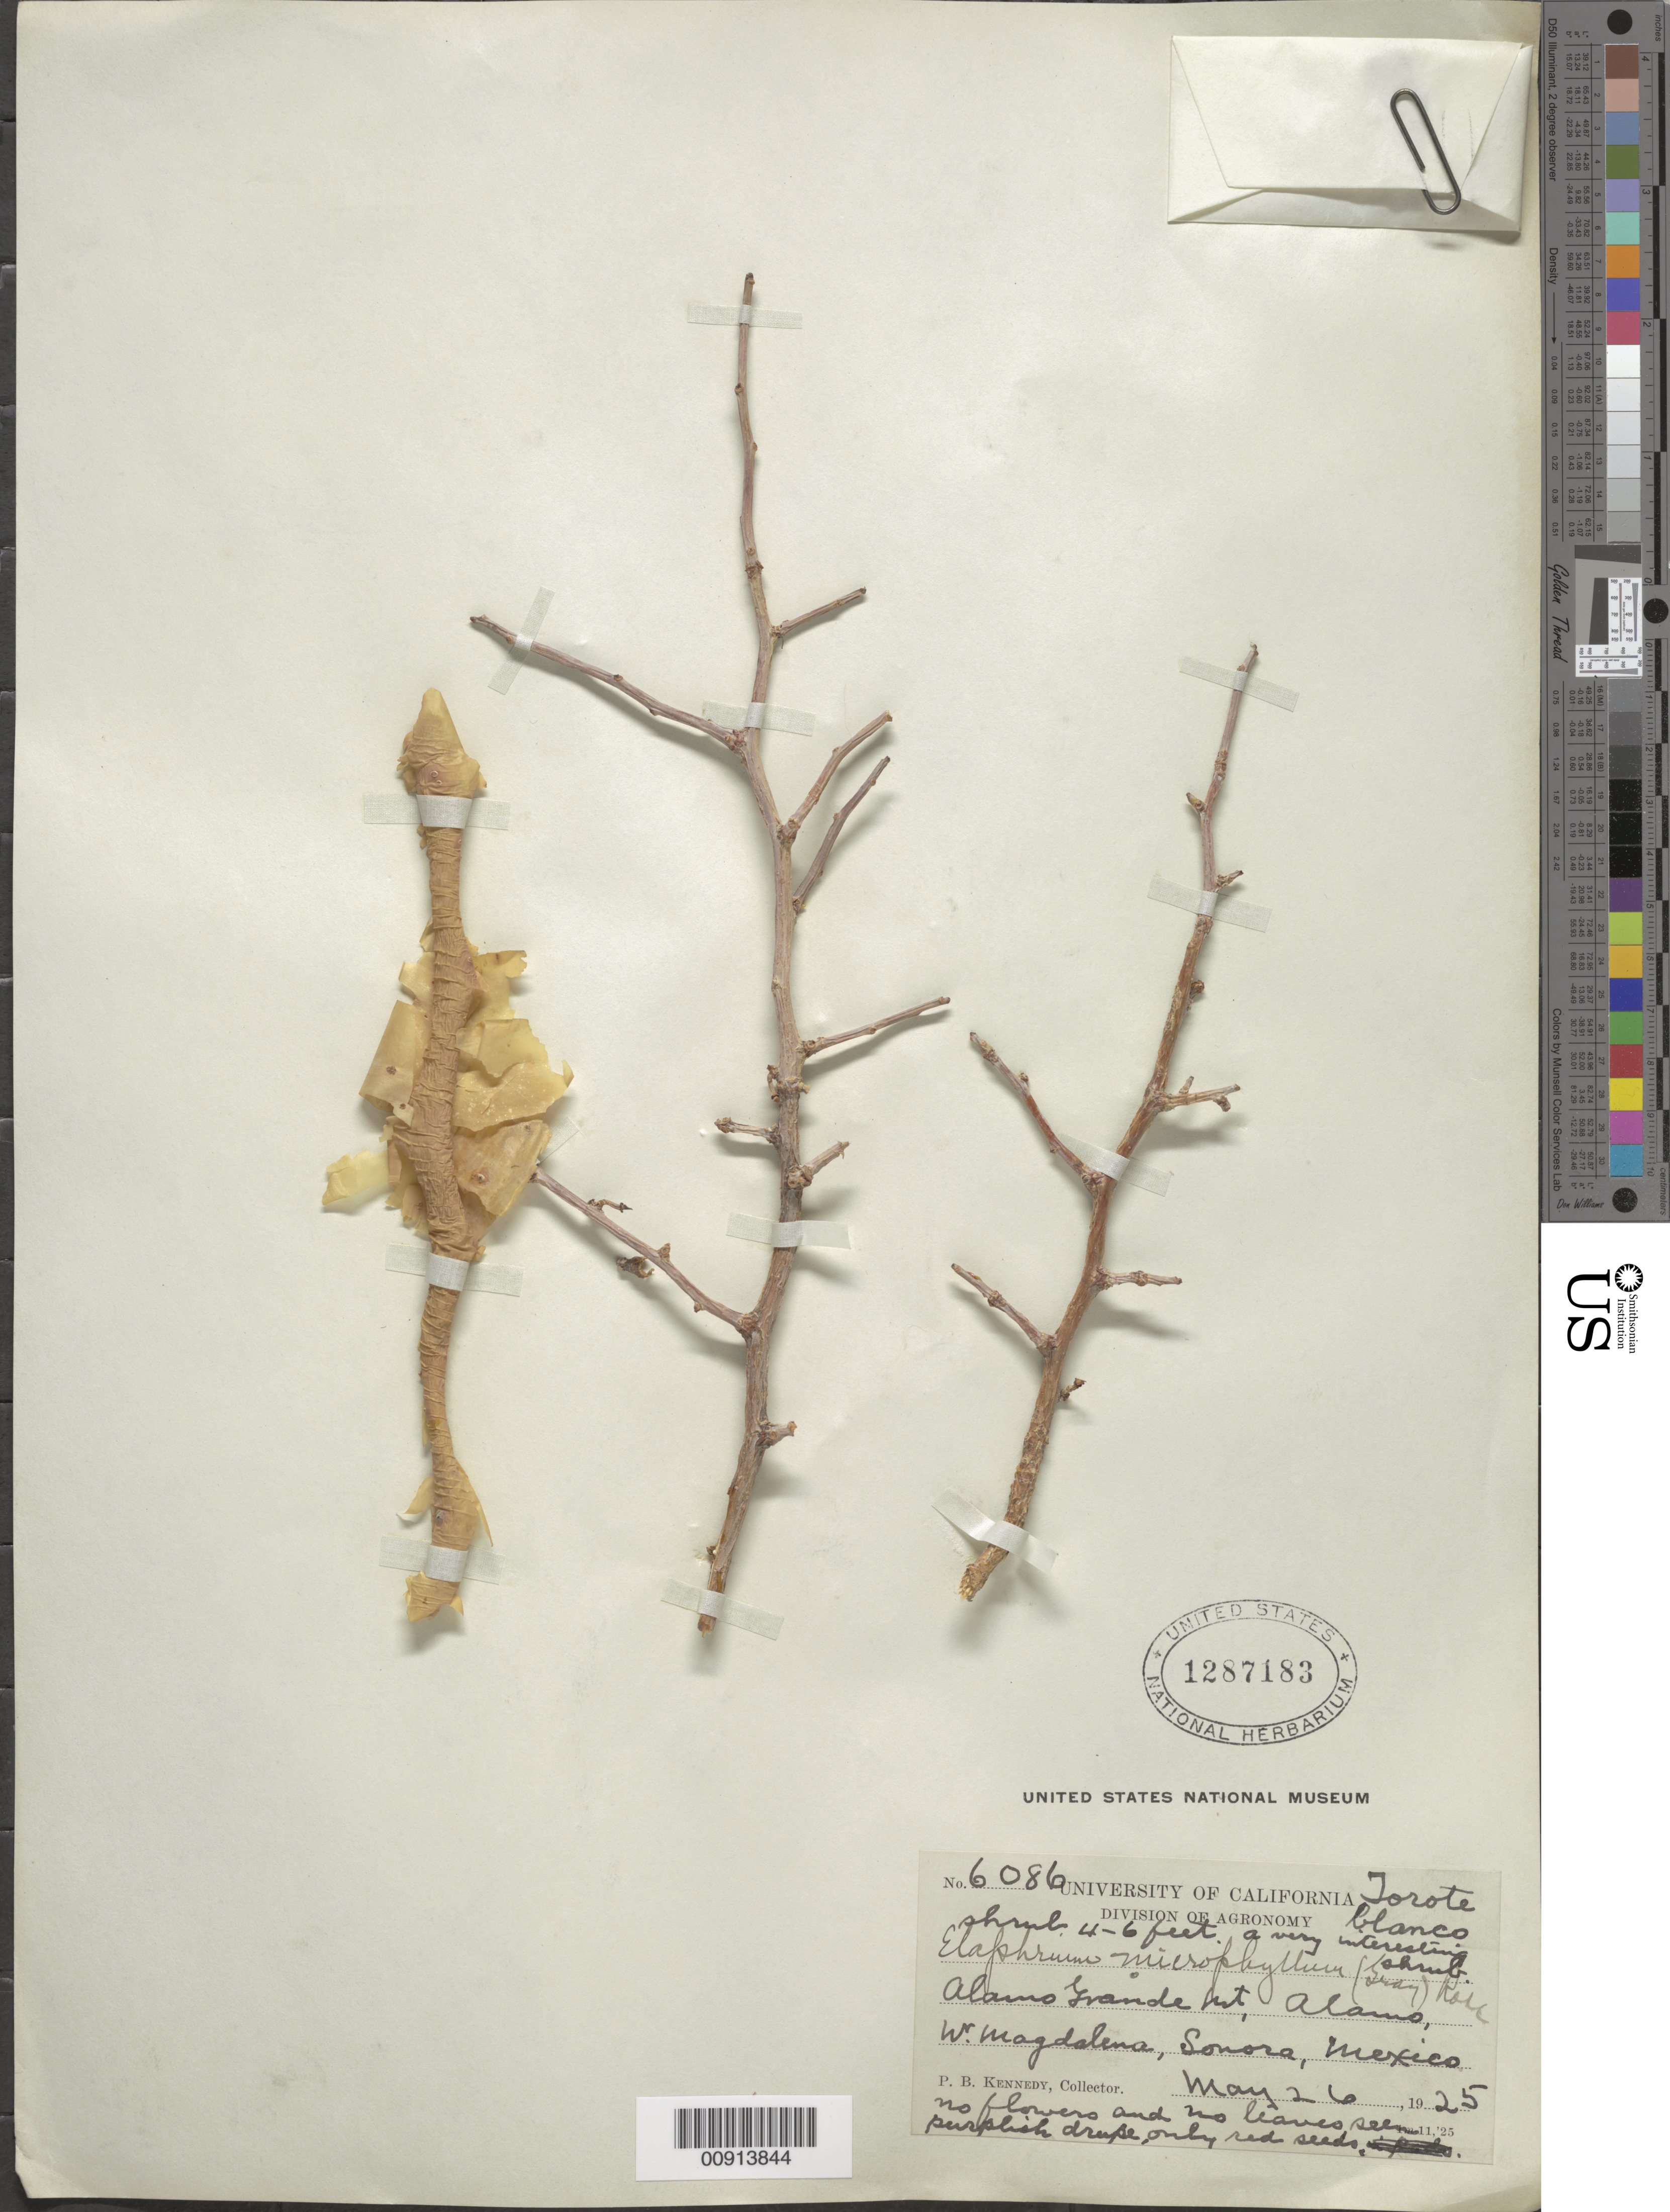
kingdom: Plantae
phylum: Tracheophyta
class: Magnoliopsida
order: Sapindales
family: Burseraceae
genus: Bursera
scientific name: Bursera microphylla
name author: A. Gray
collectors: P. B. Kennedy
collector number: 6086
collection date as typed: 26 May 1925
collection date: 1925-05-26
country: Mexico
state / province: Sonora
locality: Alamo Grande Mt., Alamo, W Magdalena, Sonora.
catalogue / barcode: US 1287183